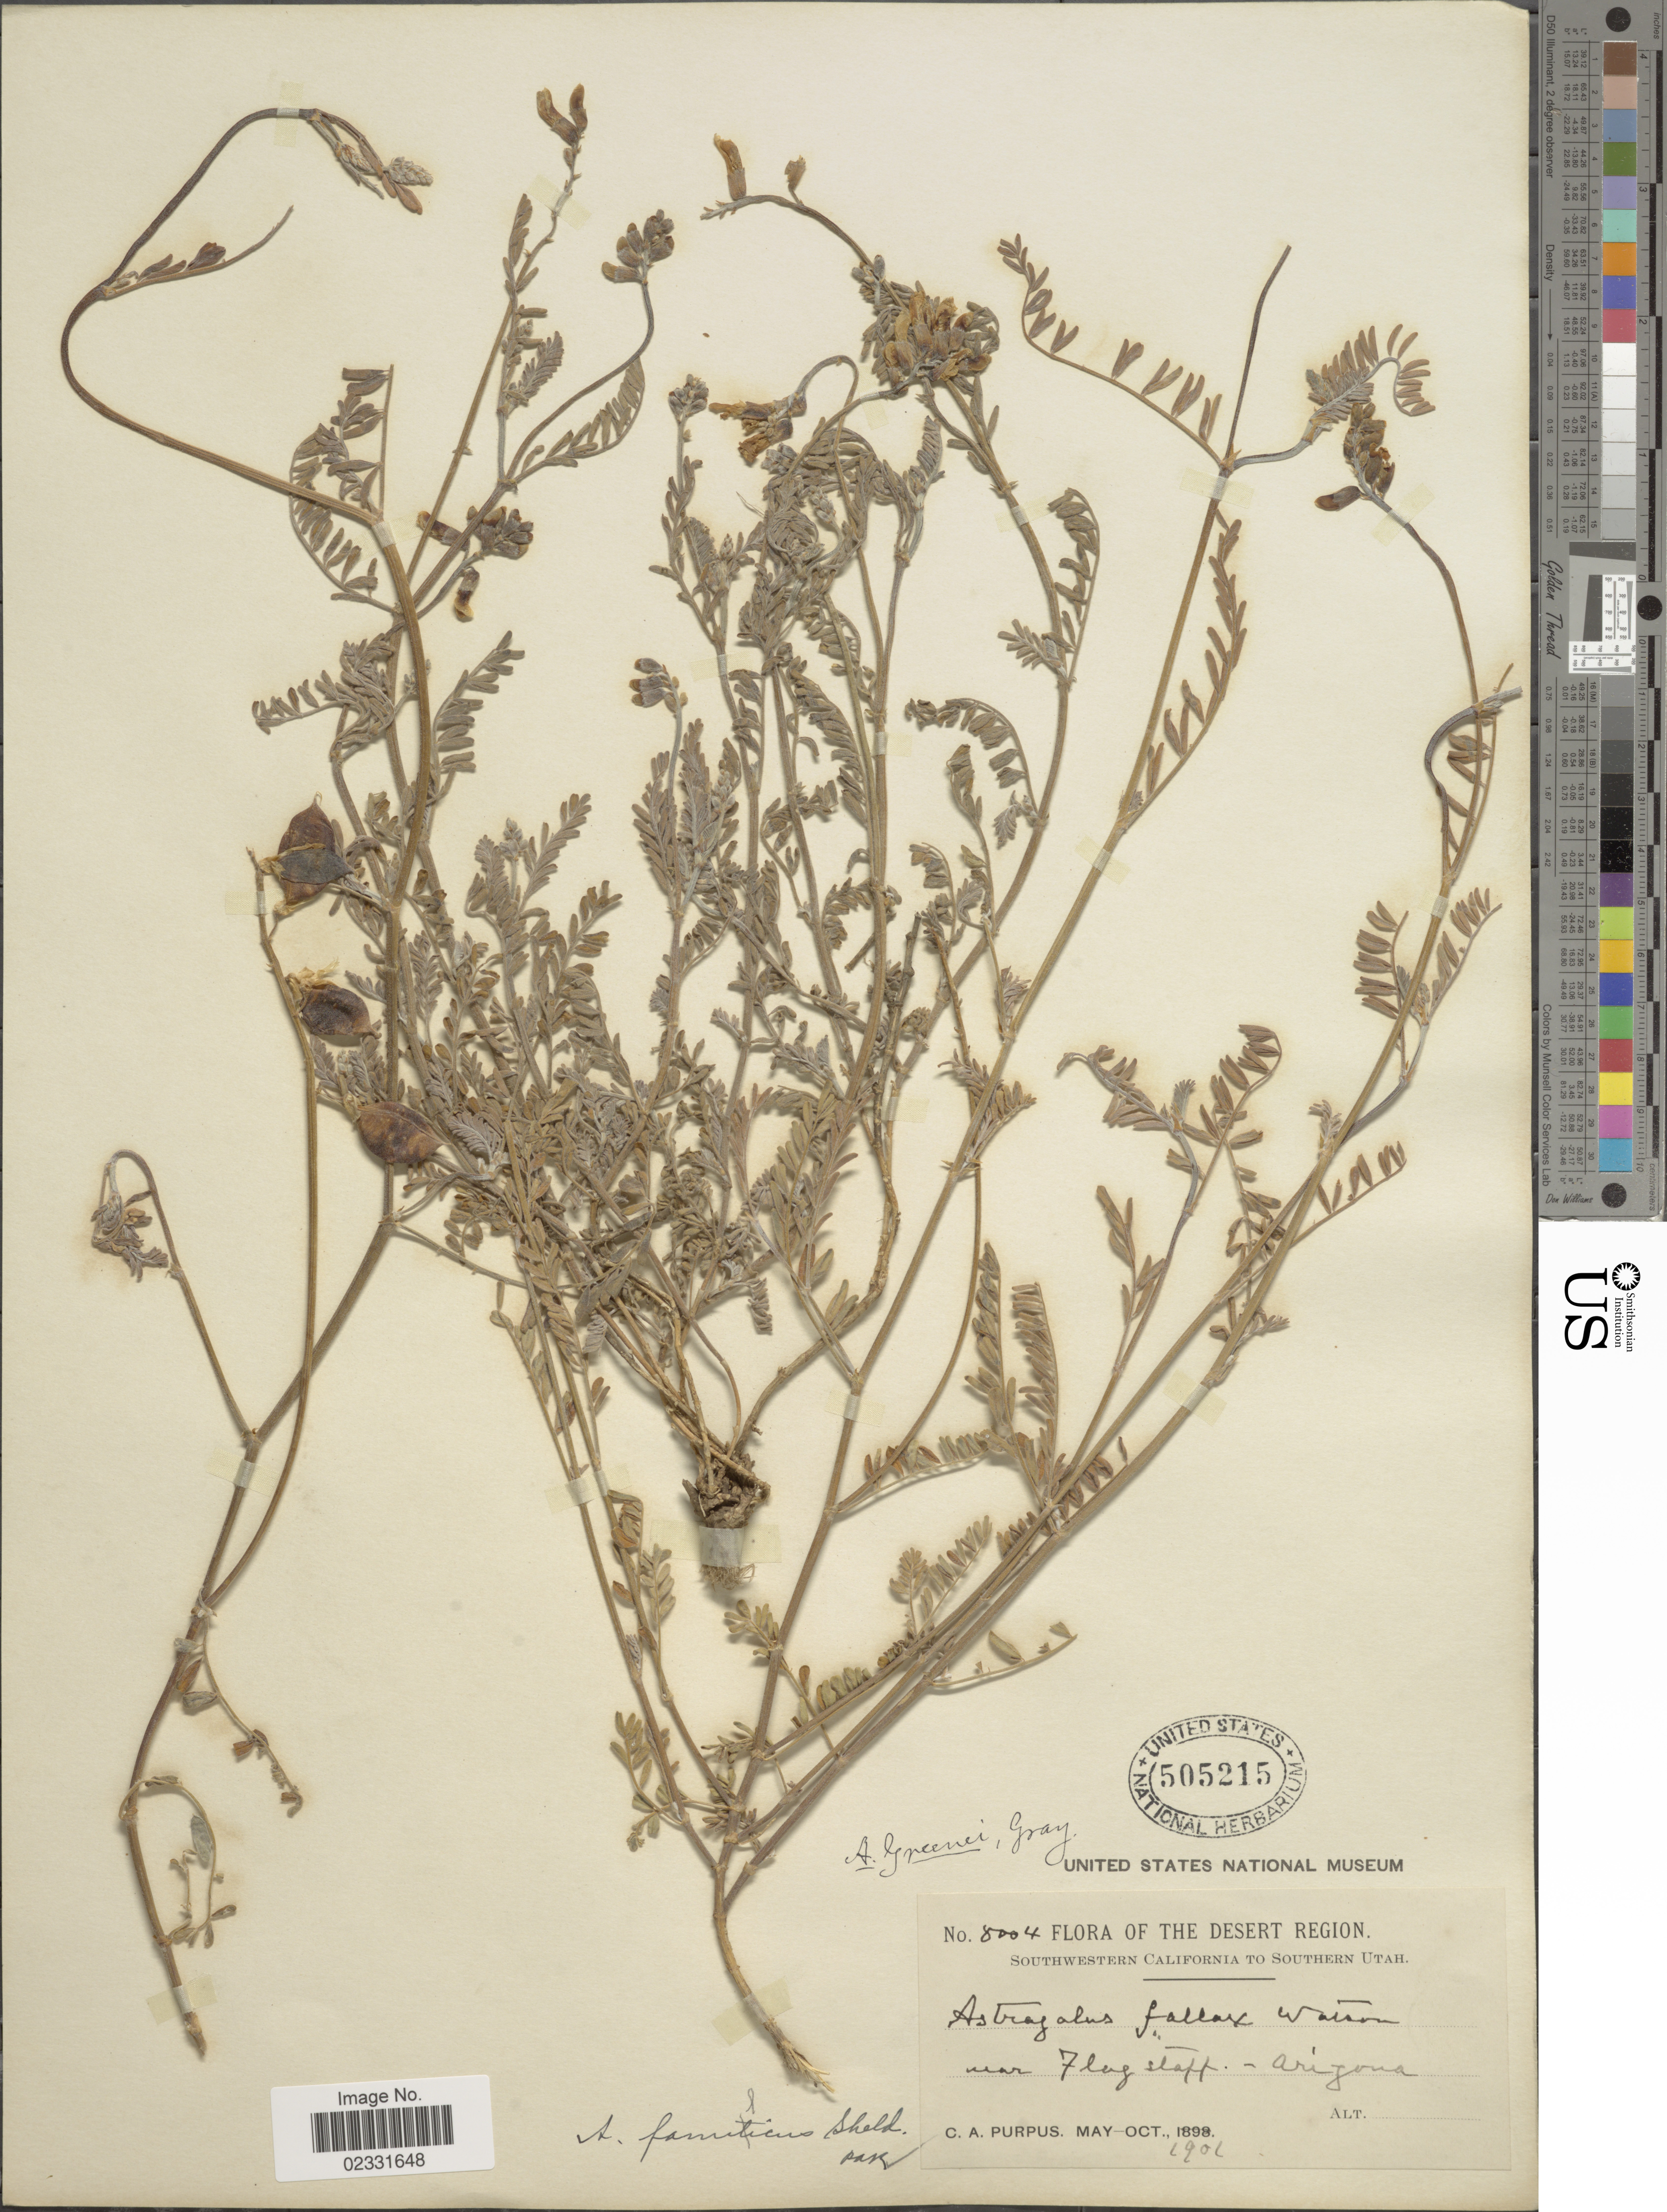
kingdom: Plantae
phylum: Tracheophyta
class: Magnoliopsida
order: Fabales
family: Fabaceae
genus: Astragalus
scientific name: Astragalus hallii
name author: A. Gray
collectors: C. A. Purpus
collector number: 8004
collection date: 1906-05/1906-10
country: United States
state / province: Arizona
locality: The Desert Region, Near Flagstaff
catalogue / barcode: US 505215